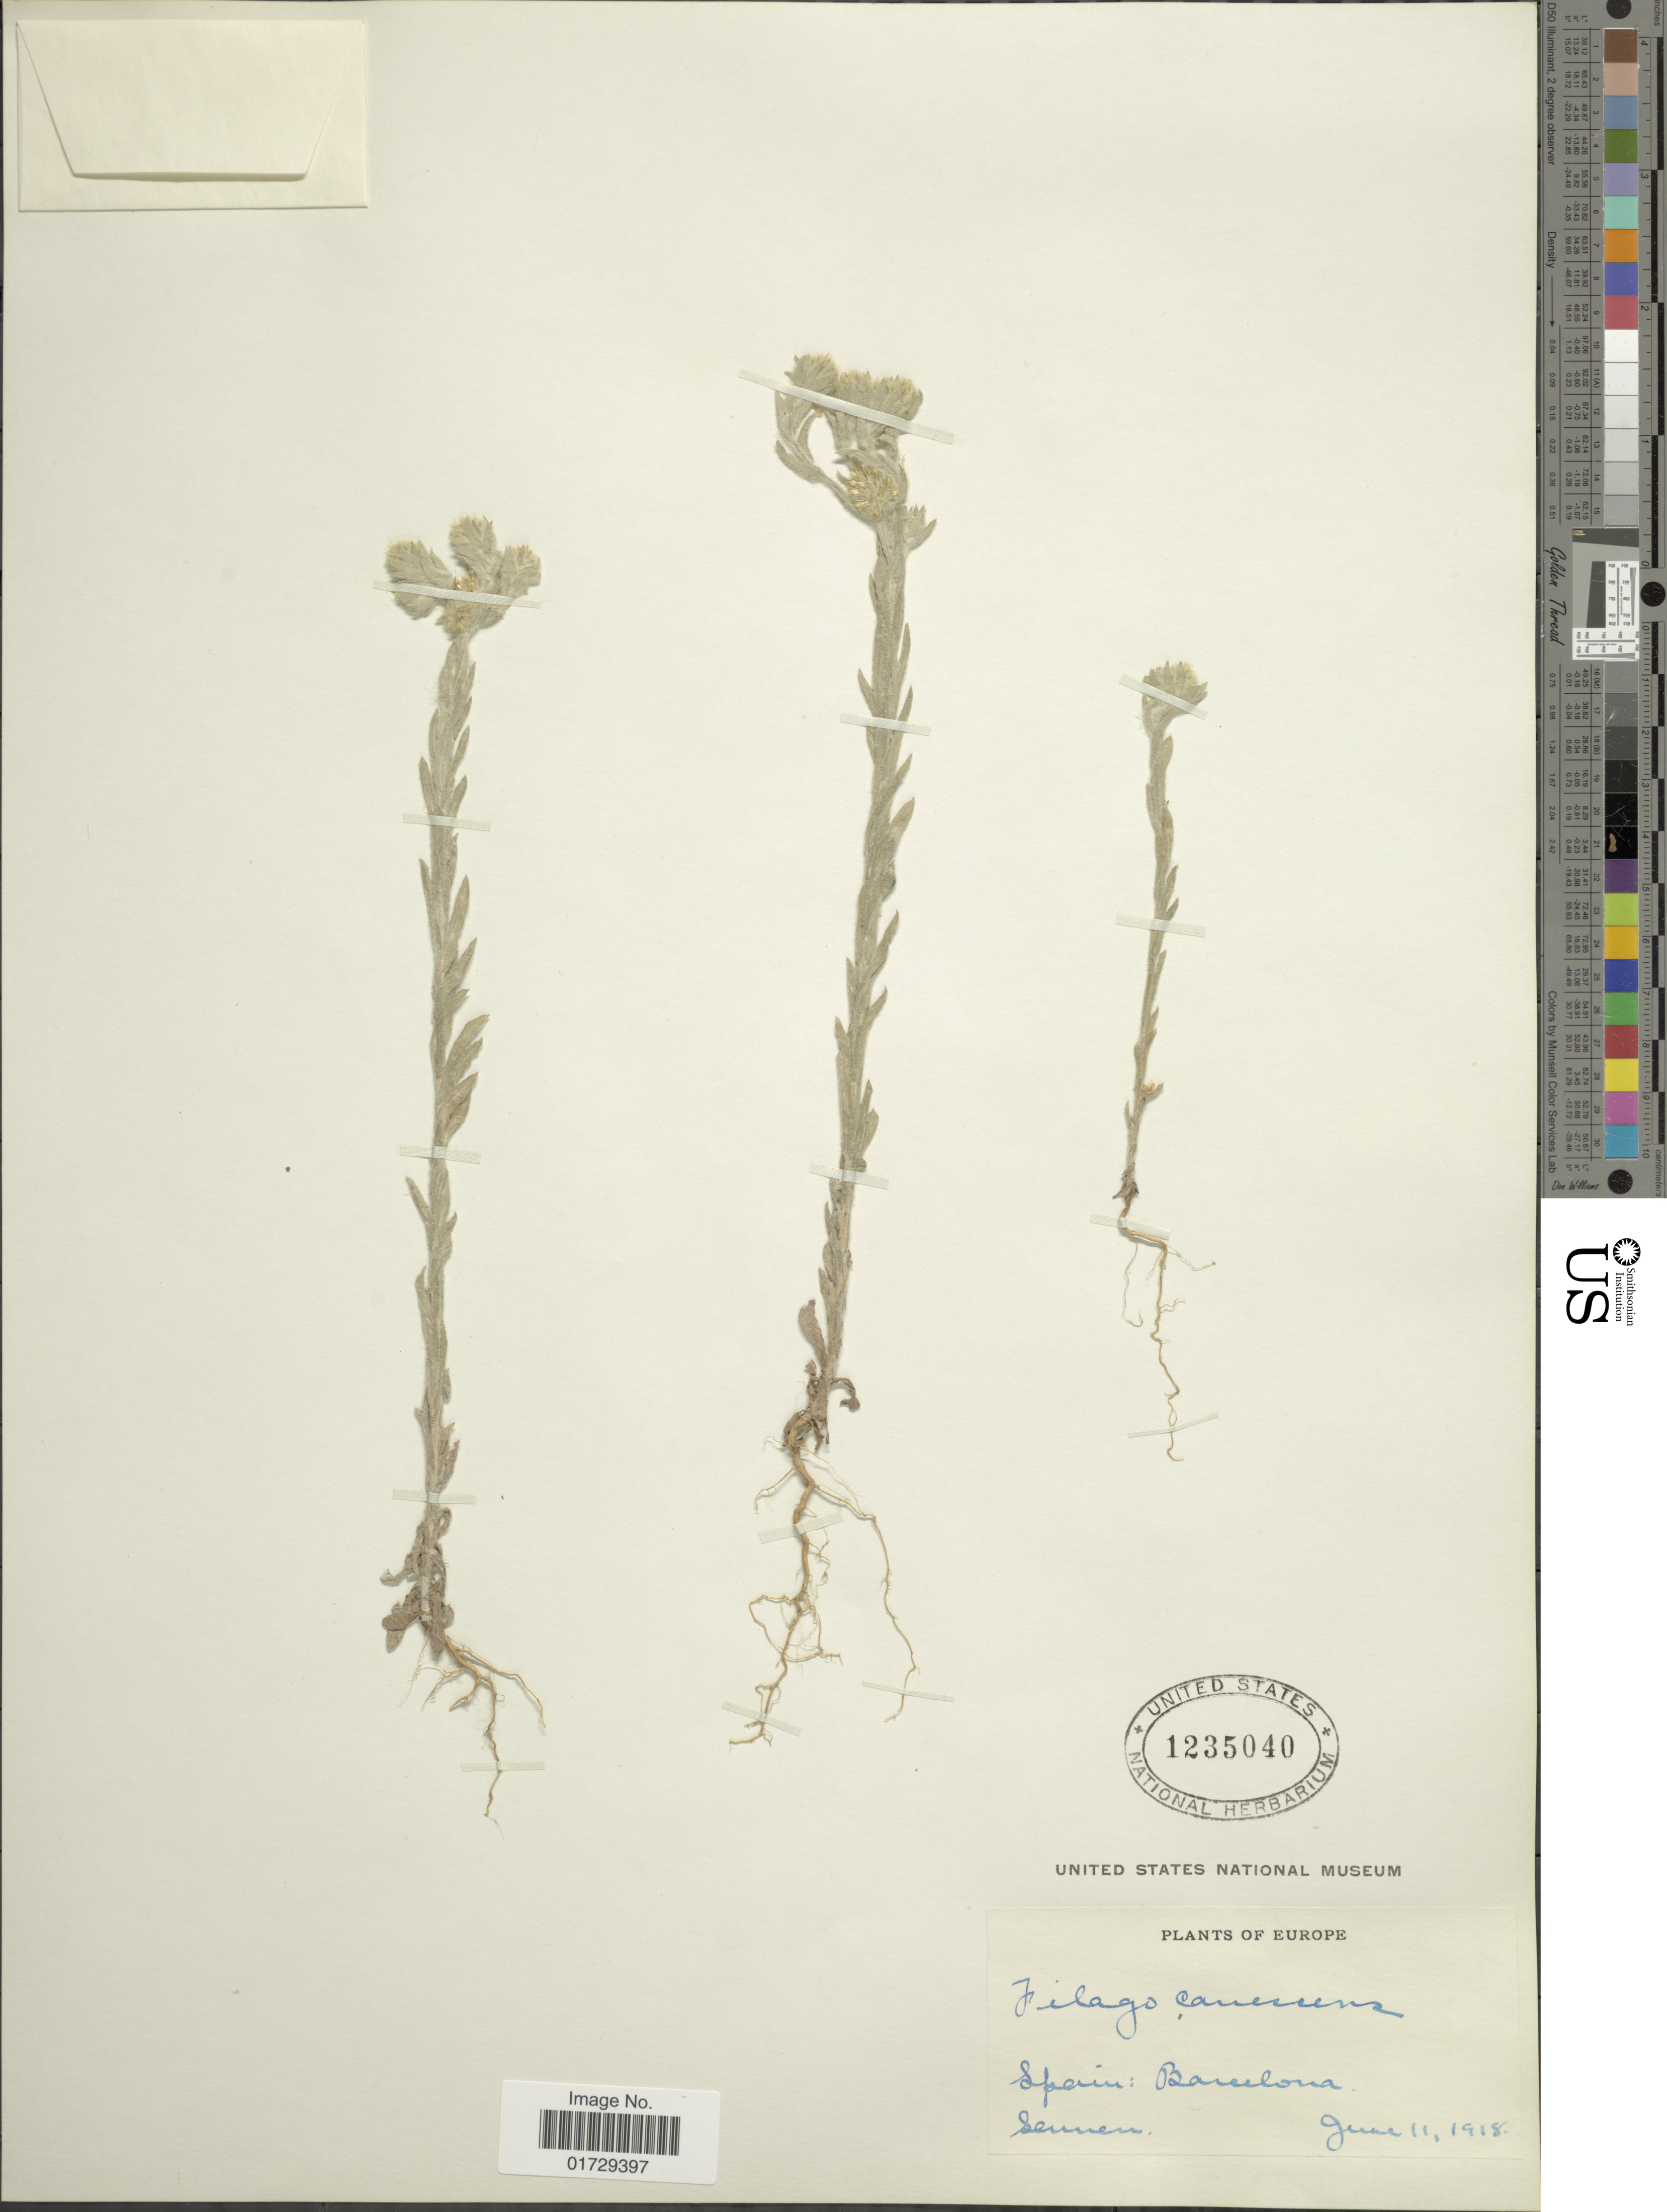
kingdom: Plantae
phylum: Tracheophyta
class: Magnoliopsida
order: Asterales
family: Asteraceae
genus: Filago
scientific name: Filago canescens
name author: G.E. Sm. ex Bab.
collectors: E. Sennen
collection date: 1918-06-11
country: Spain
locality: Barcelona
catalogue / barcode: US 1235040